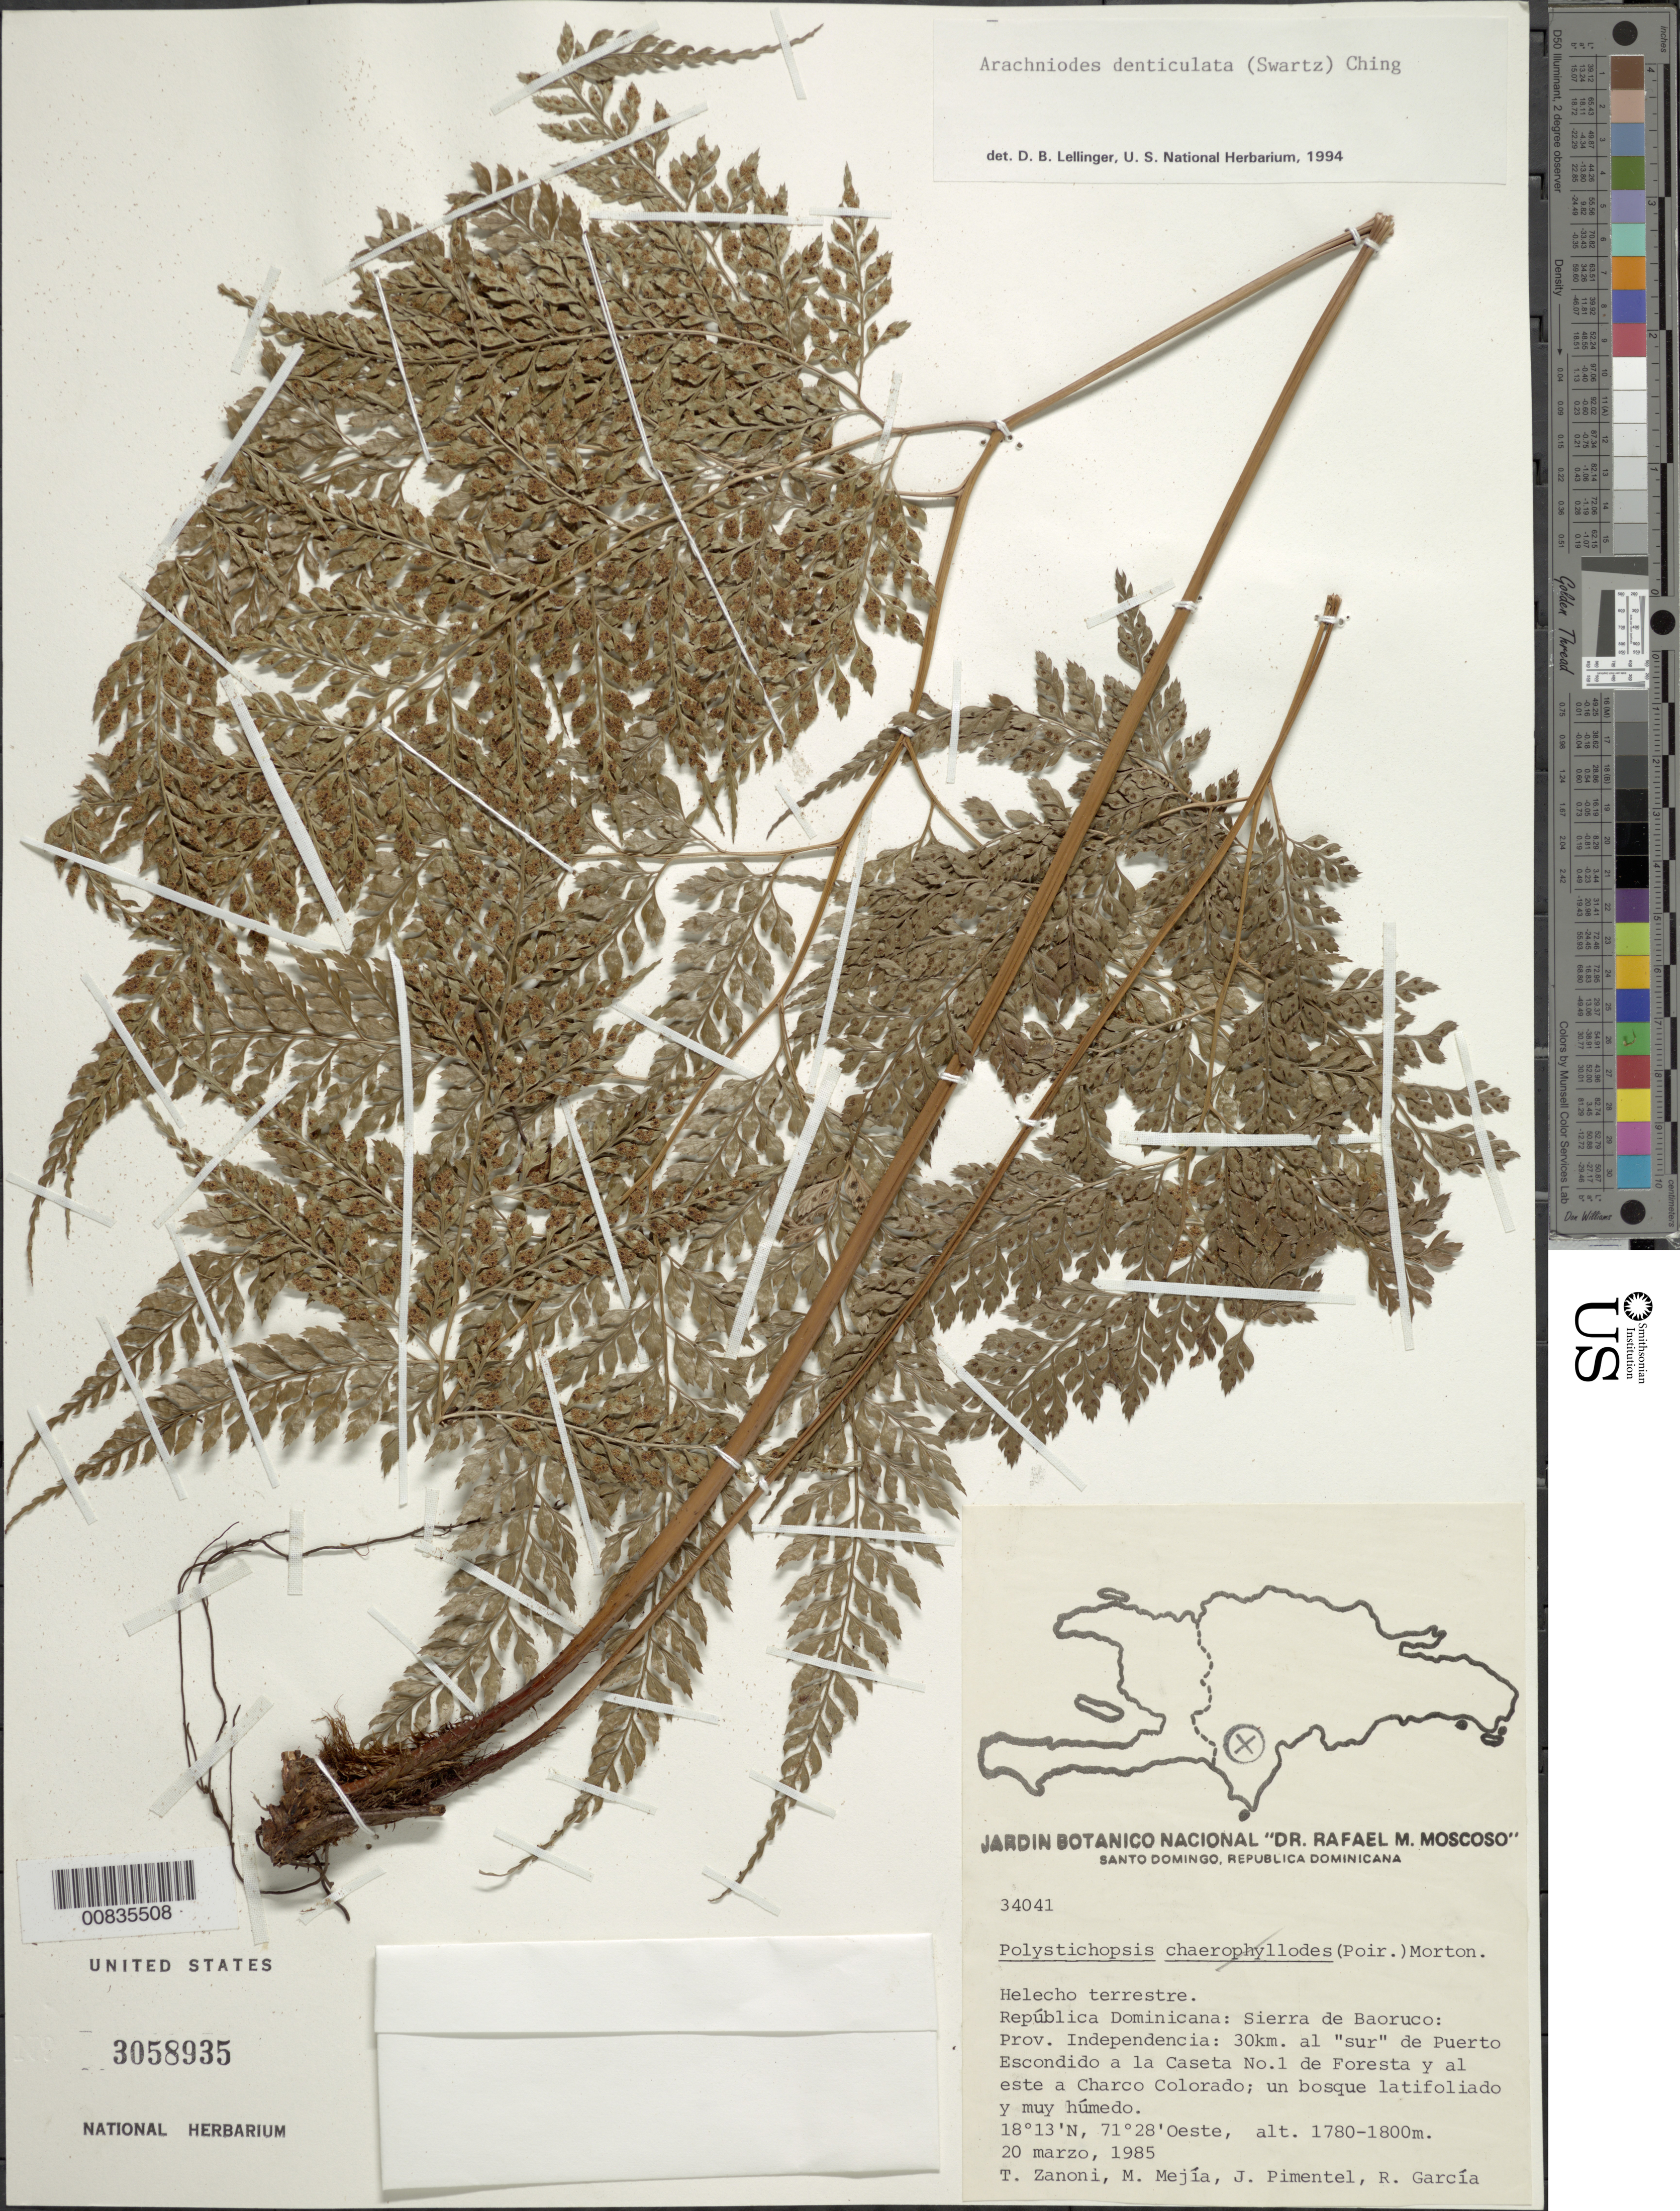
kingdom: Plantae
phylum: Tracheophyta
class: Polypodiopsida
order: Polypodiales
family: Dryopteridaceae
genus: Arachniodes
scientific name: Arachniodes denticulata var. denticulata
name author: (Sw.) Ching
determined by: Lellinger, David B., (BOT), Smithsonian Institution - National Museum of Natural History (UNITED STATES)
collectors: T. A. Zanoni, M. Mejia, J. Pimentel & R. G. García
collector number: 34041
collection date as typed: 20 Mar 1985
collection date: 1985-03-20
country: Dominican Republic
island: Hispaniola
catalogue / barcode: US 3058935